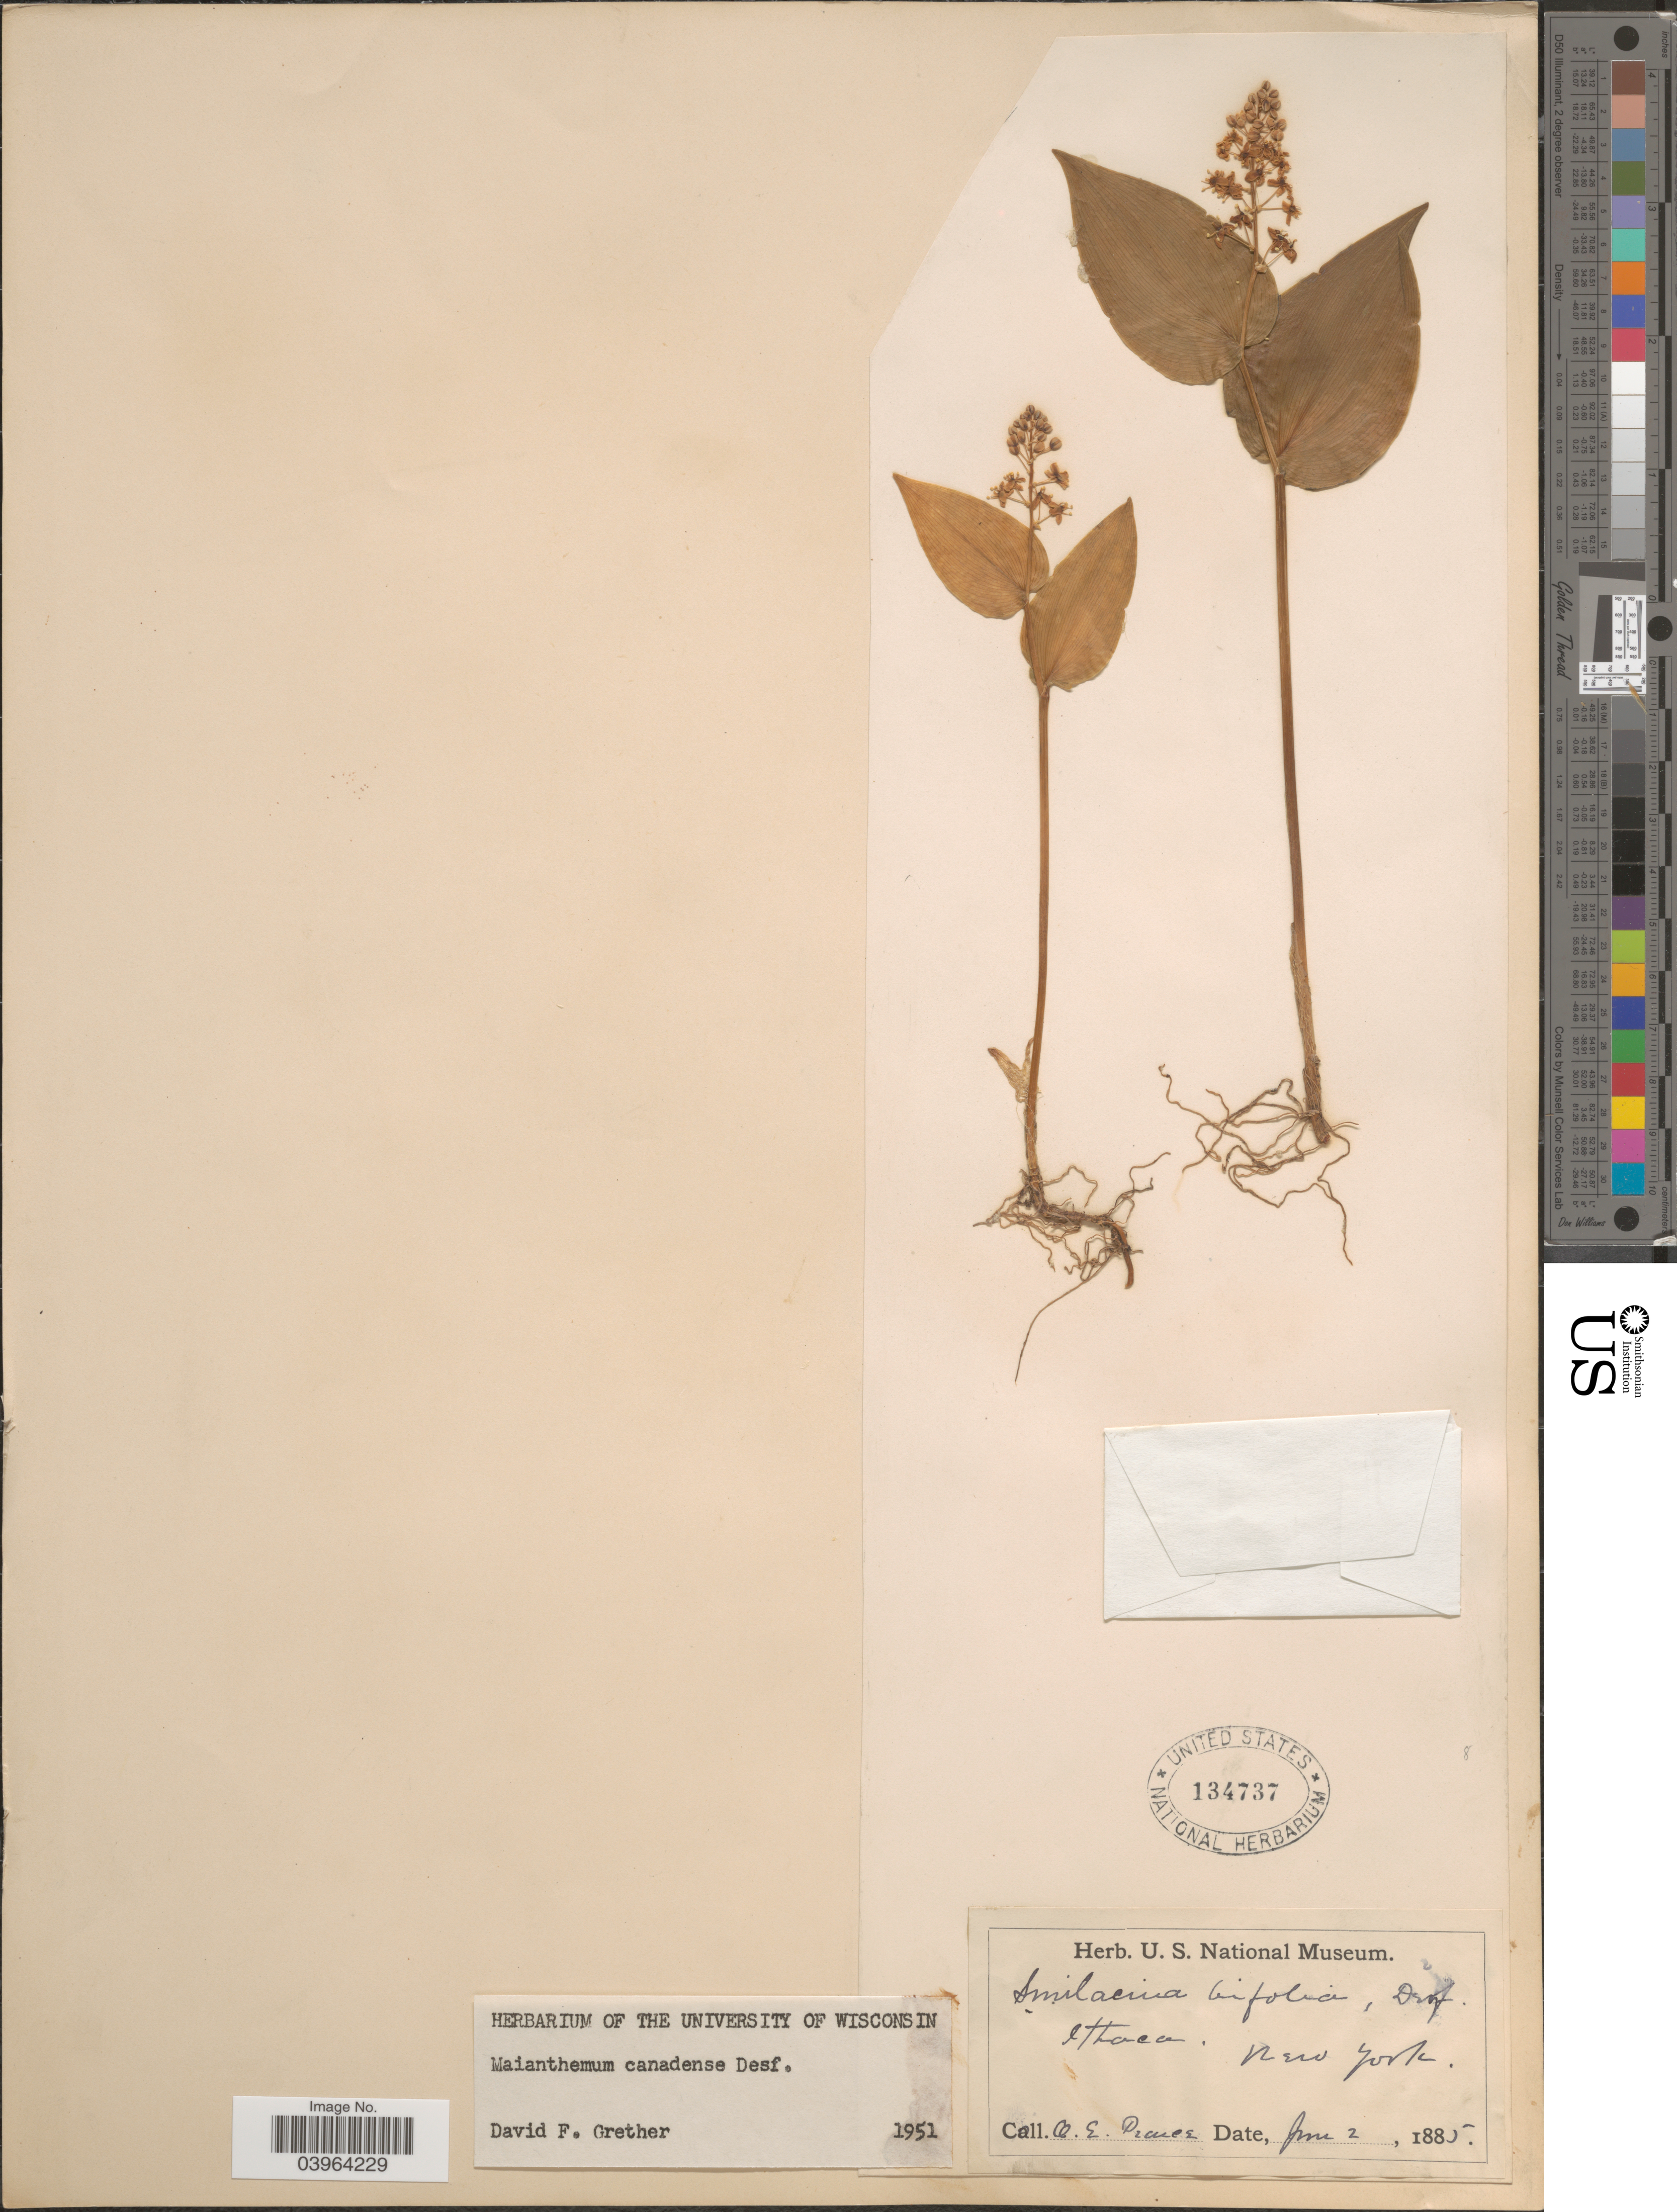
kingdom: Plantae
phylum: Tracheophyta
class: Liliopsida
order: Asparagales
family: Asparagaceae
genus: Maianthemum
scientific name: Maianthemum canadense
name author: Desf.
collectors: O. E. Pearce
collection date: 1885-06-02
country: United States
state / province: New York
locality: Ithaca.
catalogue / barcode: US 134737